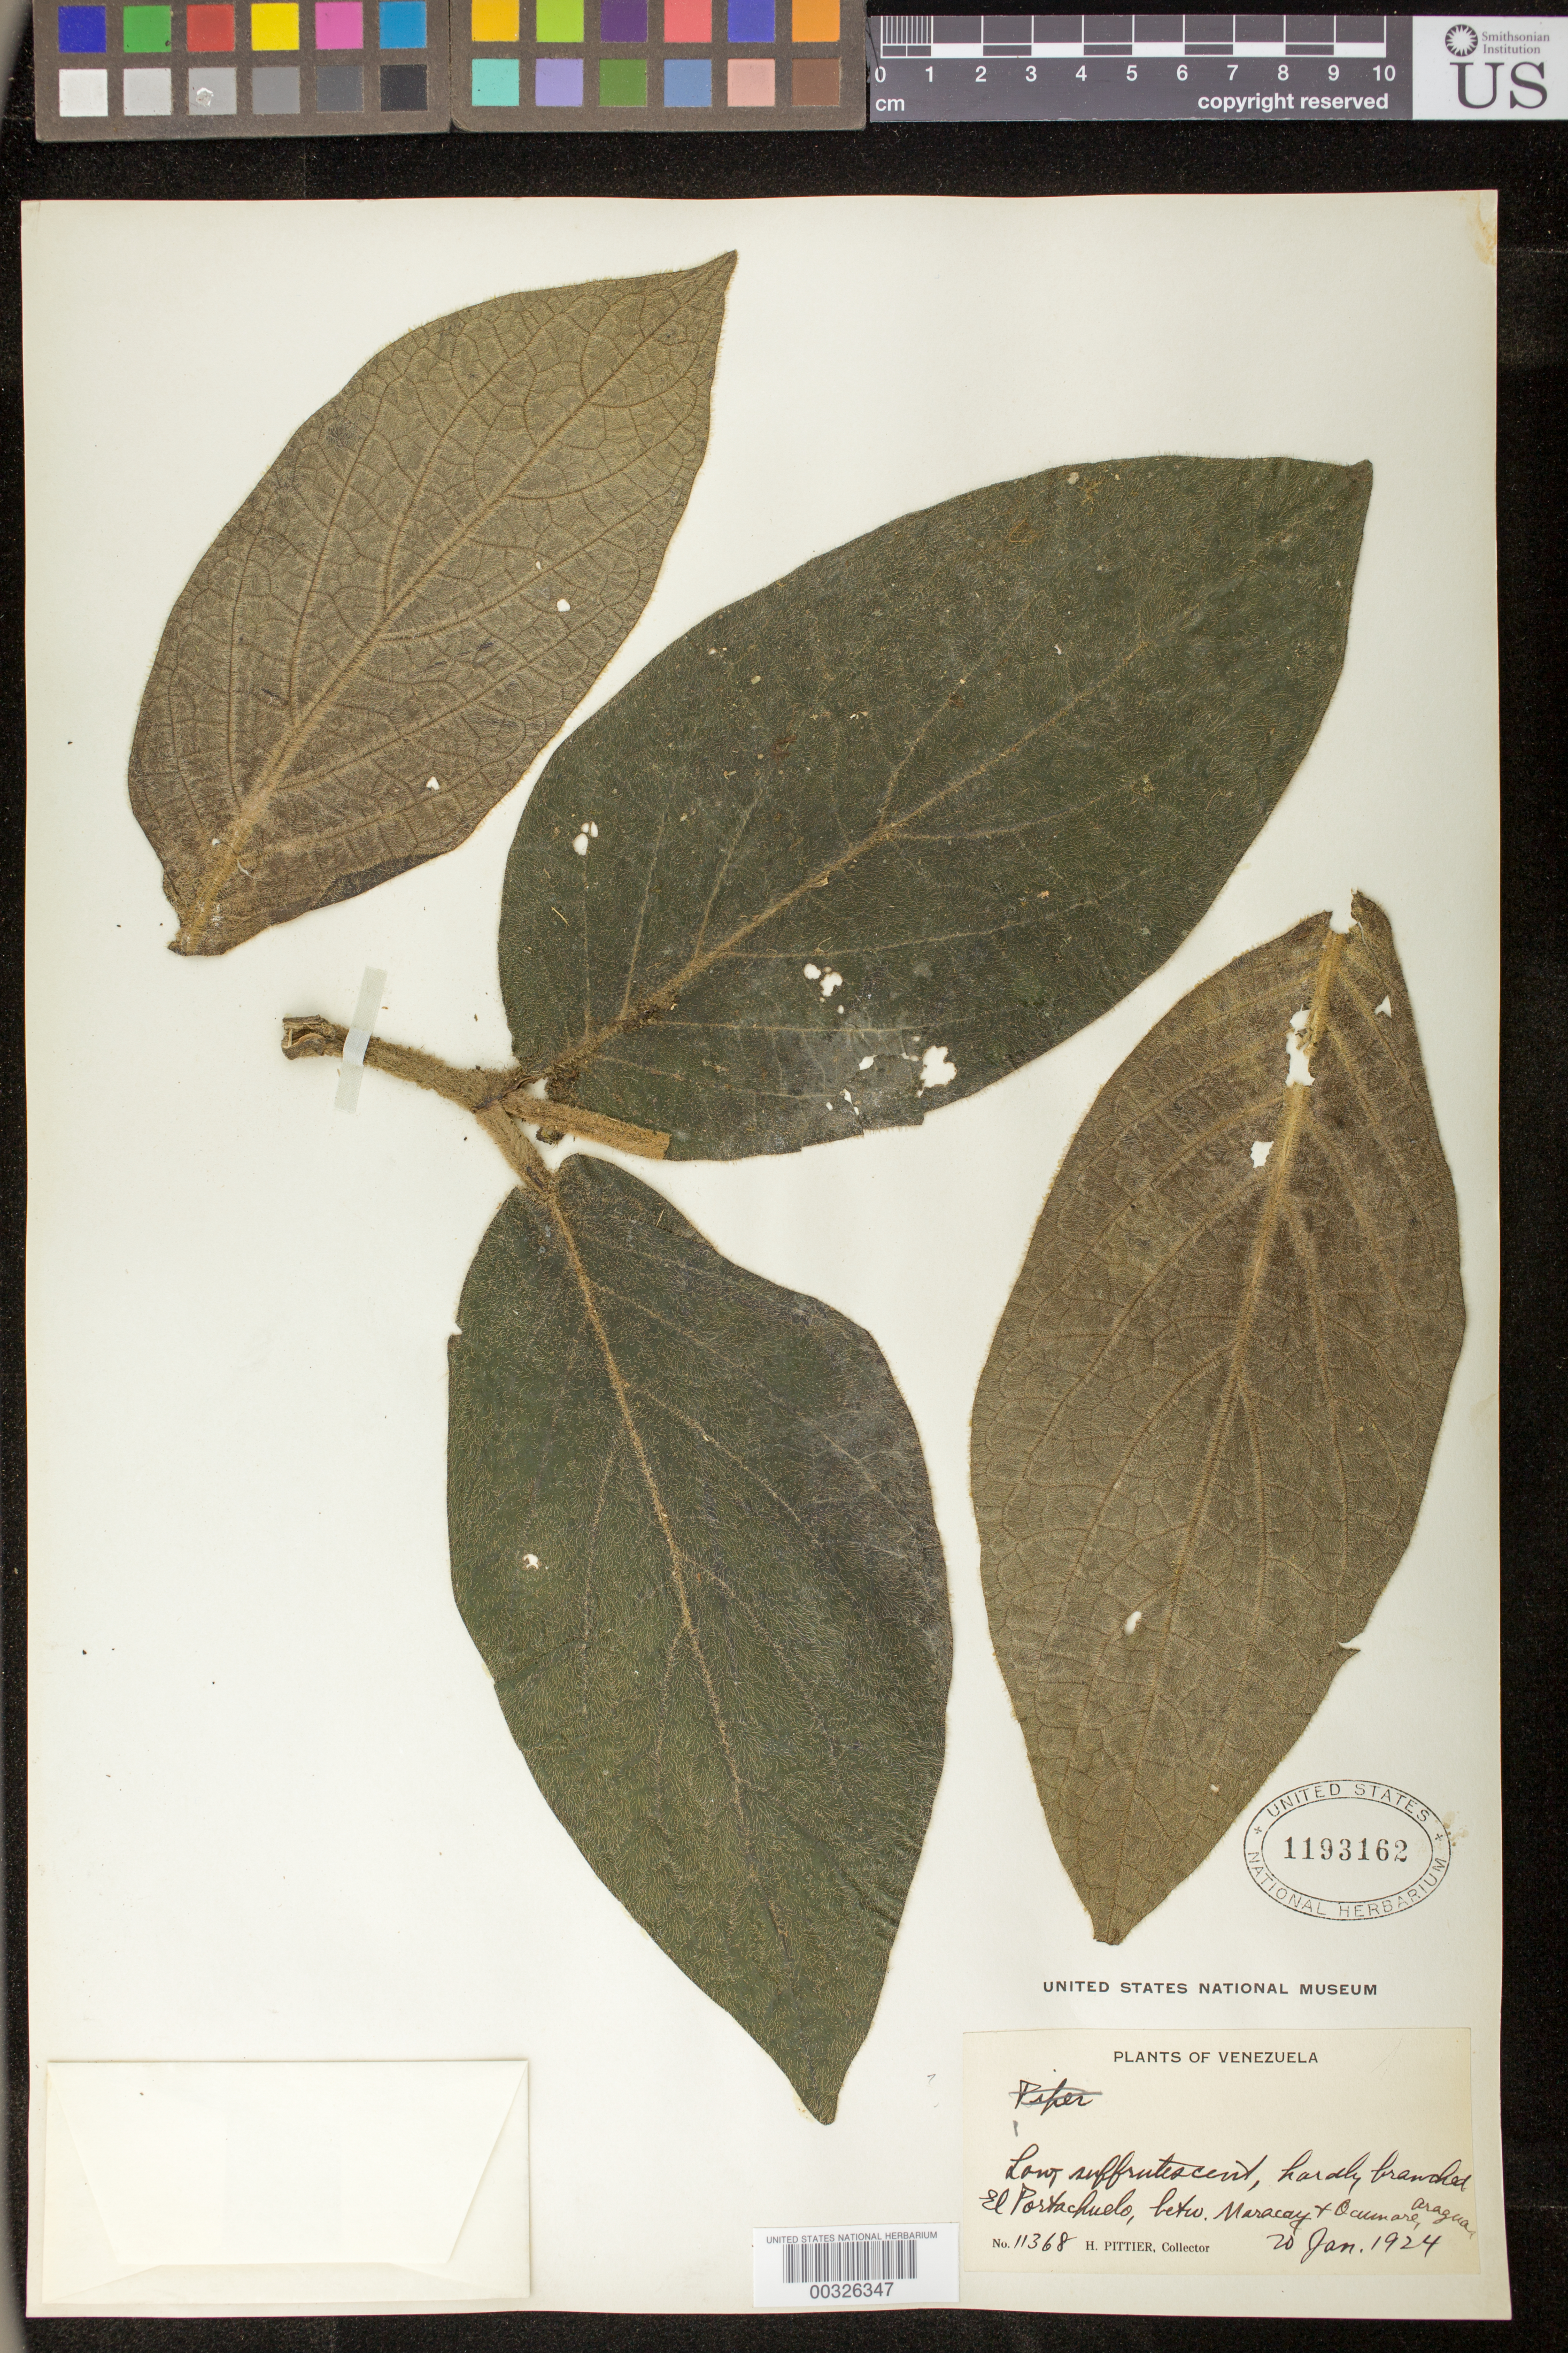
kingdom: Plantae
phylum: Tracheophyta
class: Magnoliopsida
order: Lamiales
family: Gesneriaceae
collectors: H. F. Pittier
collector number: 11368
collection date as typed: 20 Jan 1924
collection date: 1924-01-20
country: Venezuela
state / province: Aragua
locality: El Portacheulo, betw. Maracay and Ocumare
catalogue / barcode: US 1193162